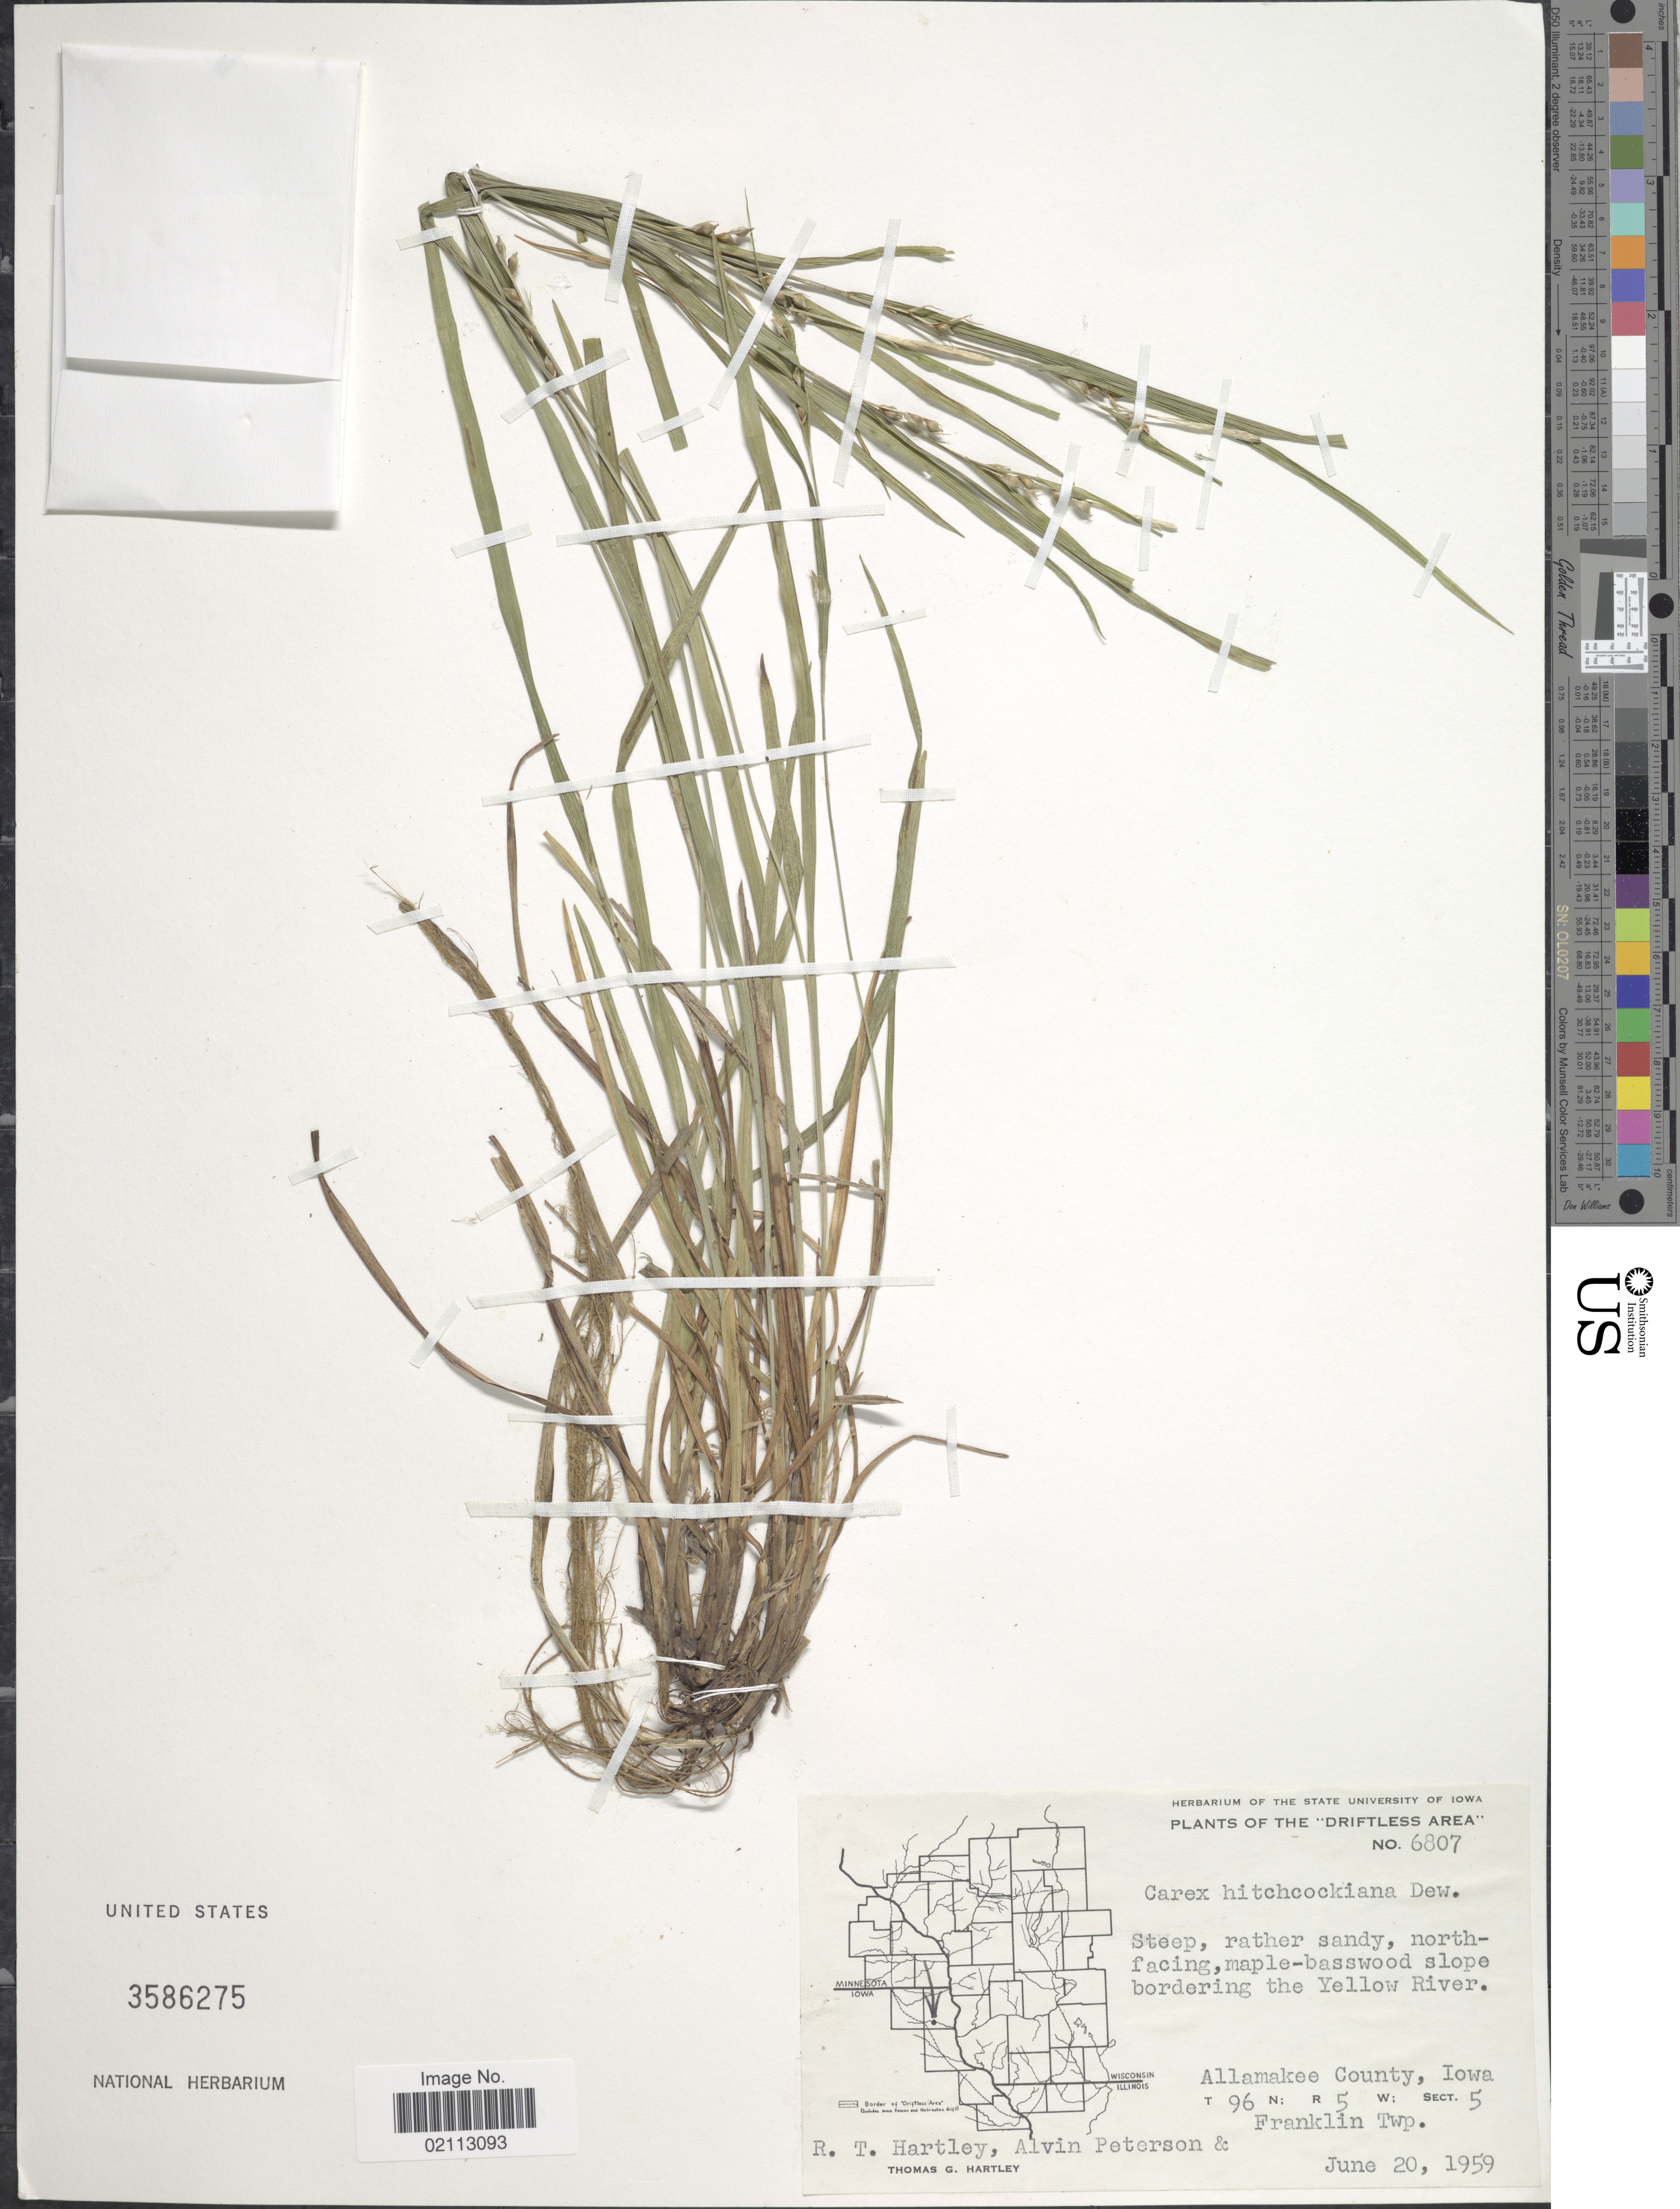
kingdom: Plantae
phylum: Tracheophyta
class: Liliopsida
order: Poales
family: Cyperaceae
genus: Carex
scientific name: Carex hitchcockiana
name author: Dewey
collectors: R. T. Hartley, A. M. Peterson & T. G. Hartley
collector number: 6807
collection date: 1959-06-20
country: United States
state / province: Iowa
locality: Bordering the Yellow River. Allamakee County. T 96 N; R 5 N; Sect. 5. Franklin Twp.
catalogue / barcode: US 3586275